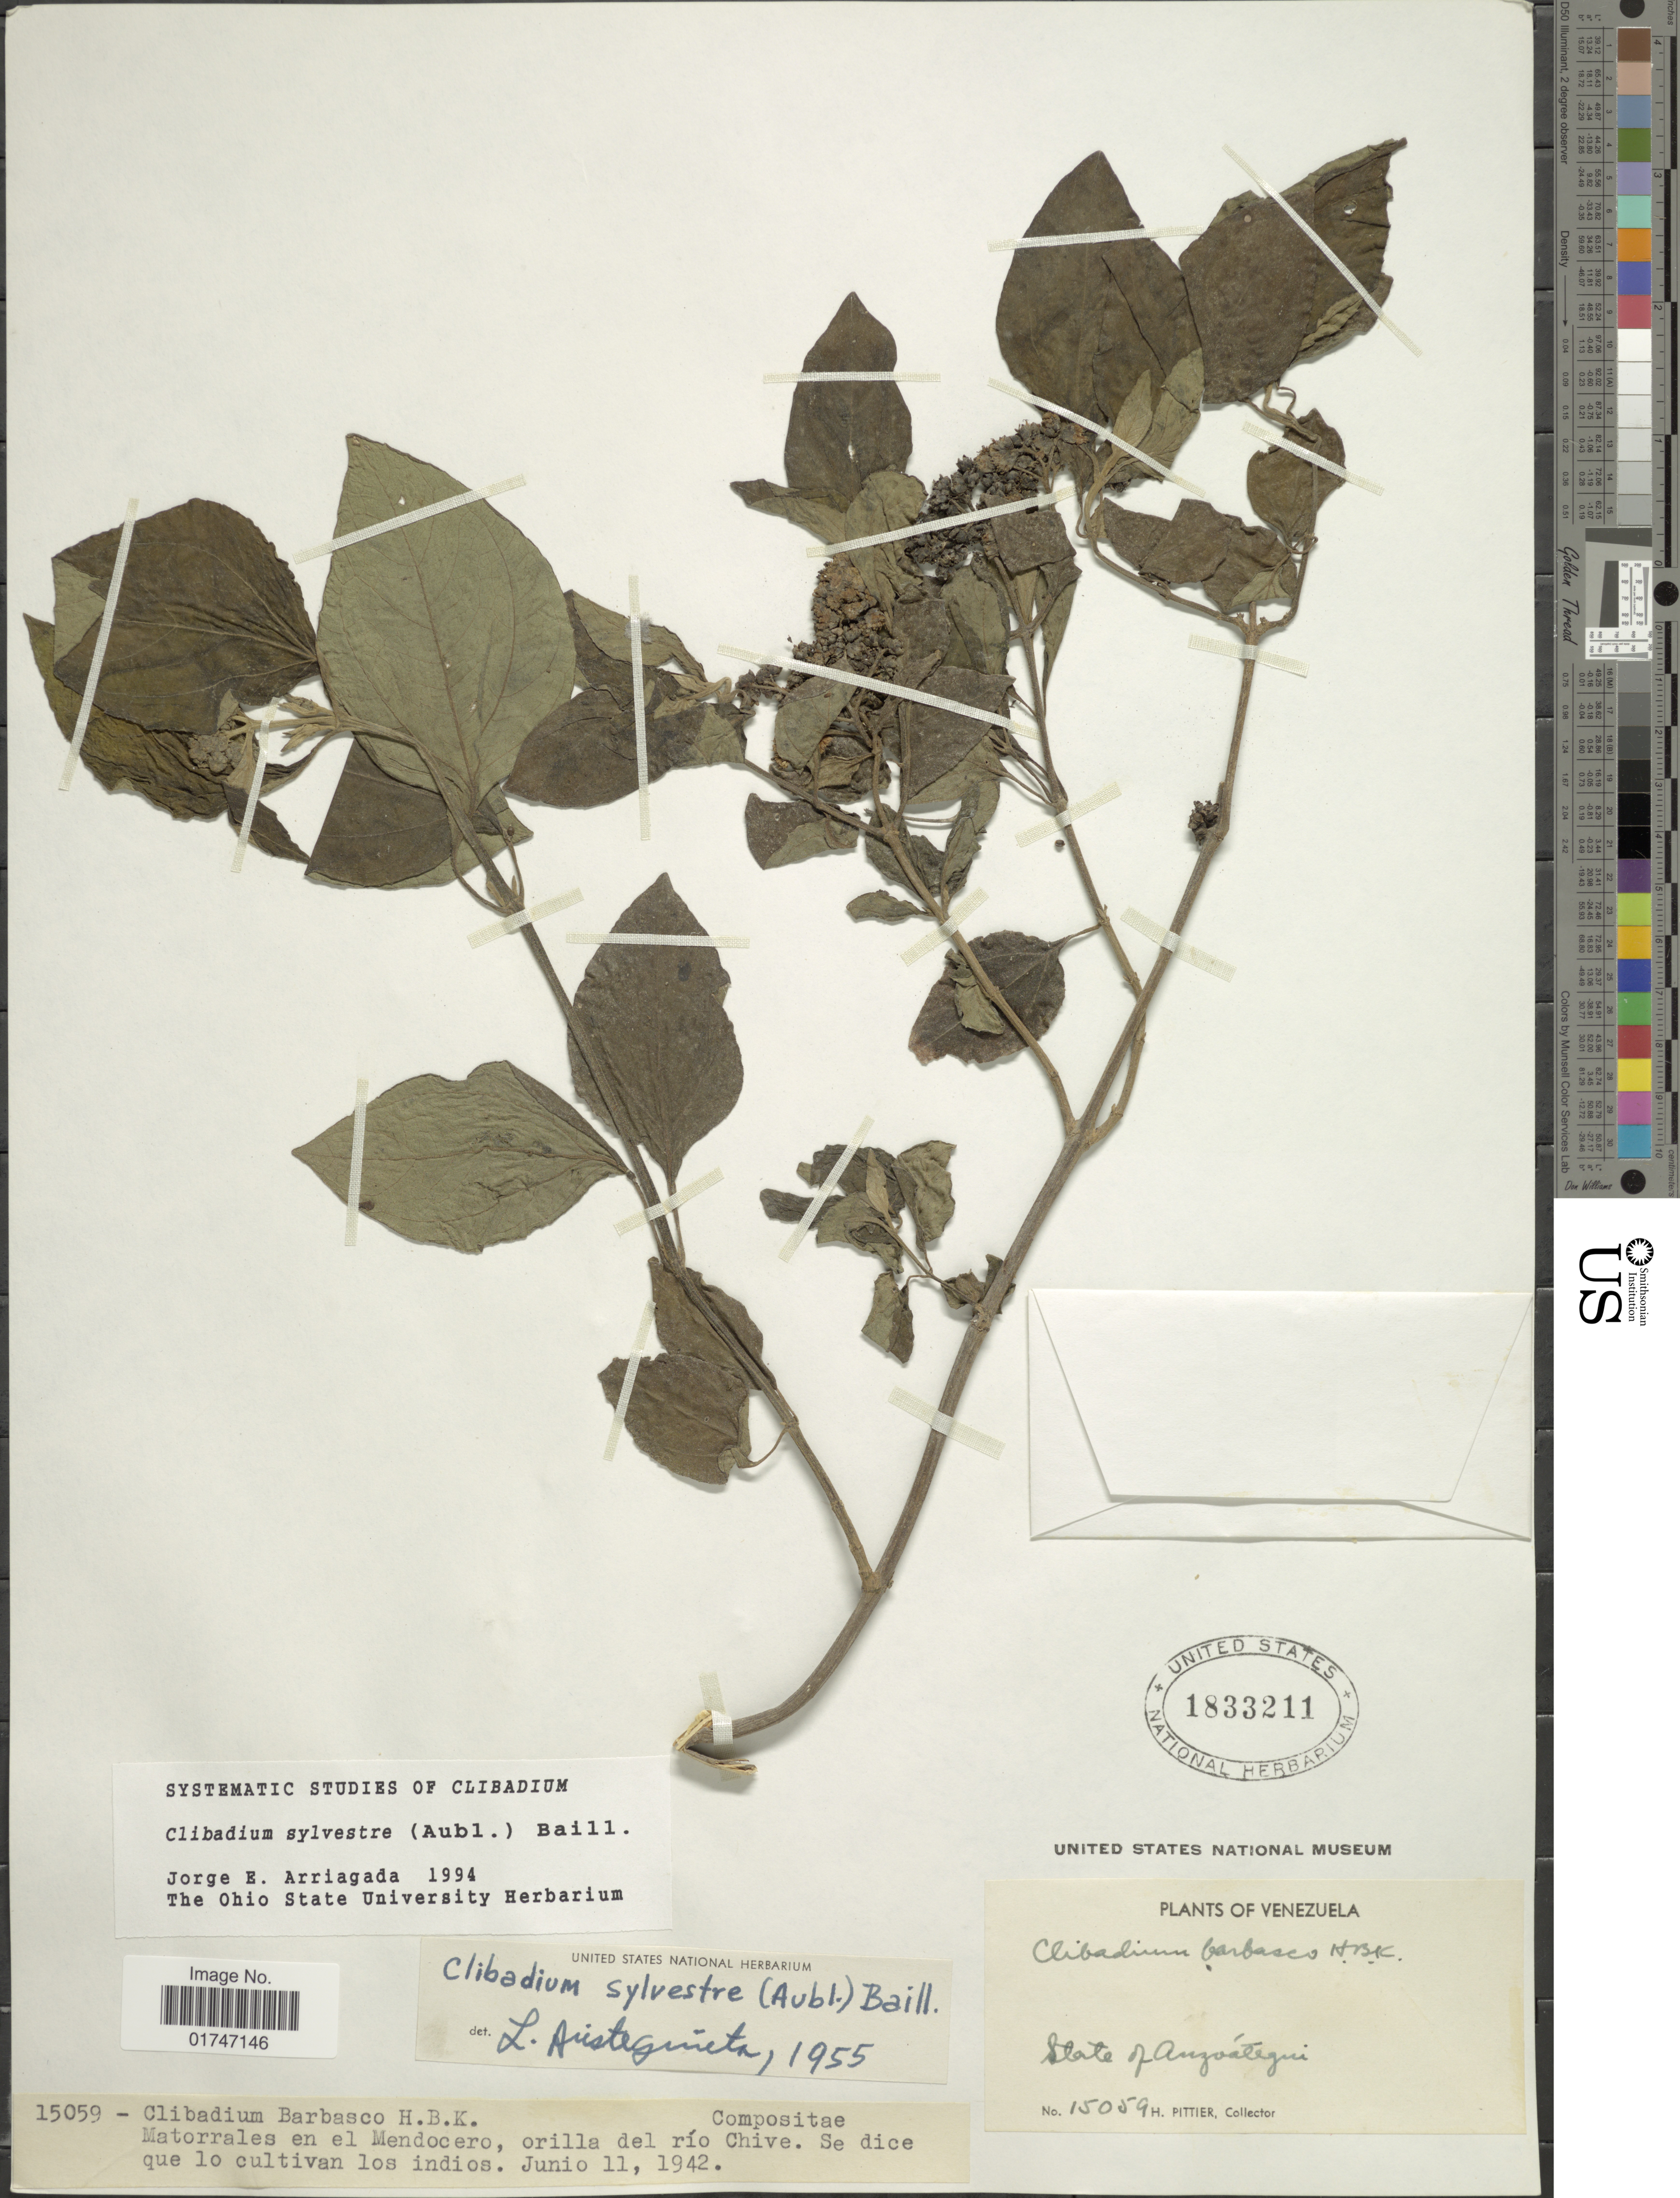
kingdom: Plantae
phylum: Tracheophyta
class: Magnoliopsida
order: Asterales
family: Asteraceae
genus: Clibadium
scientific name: Clibadium sylvestre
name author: (Aubl.) Baill.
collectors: H. F. Pittier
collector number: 15059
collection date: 1942-06-11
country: Venezuela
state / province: Anzoategui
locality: State of Anzoátegui. Matorrales en el Mendocero, orilla del río Chive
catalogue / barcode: US 1833211